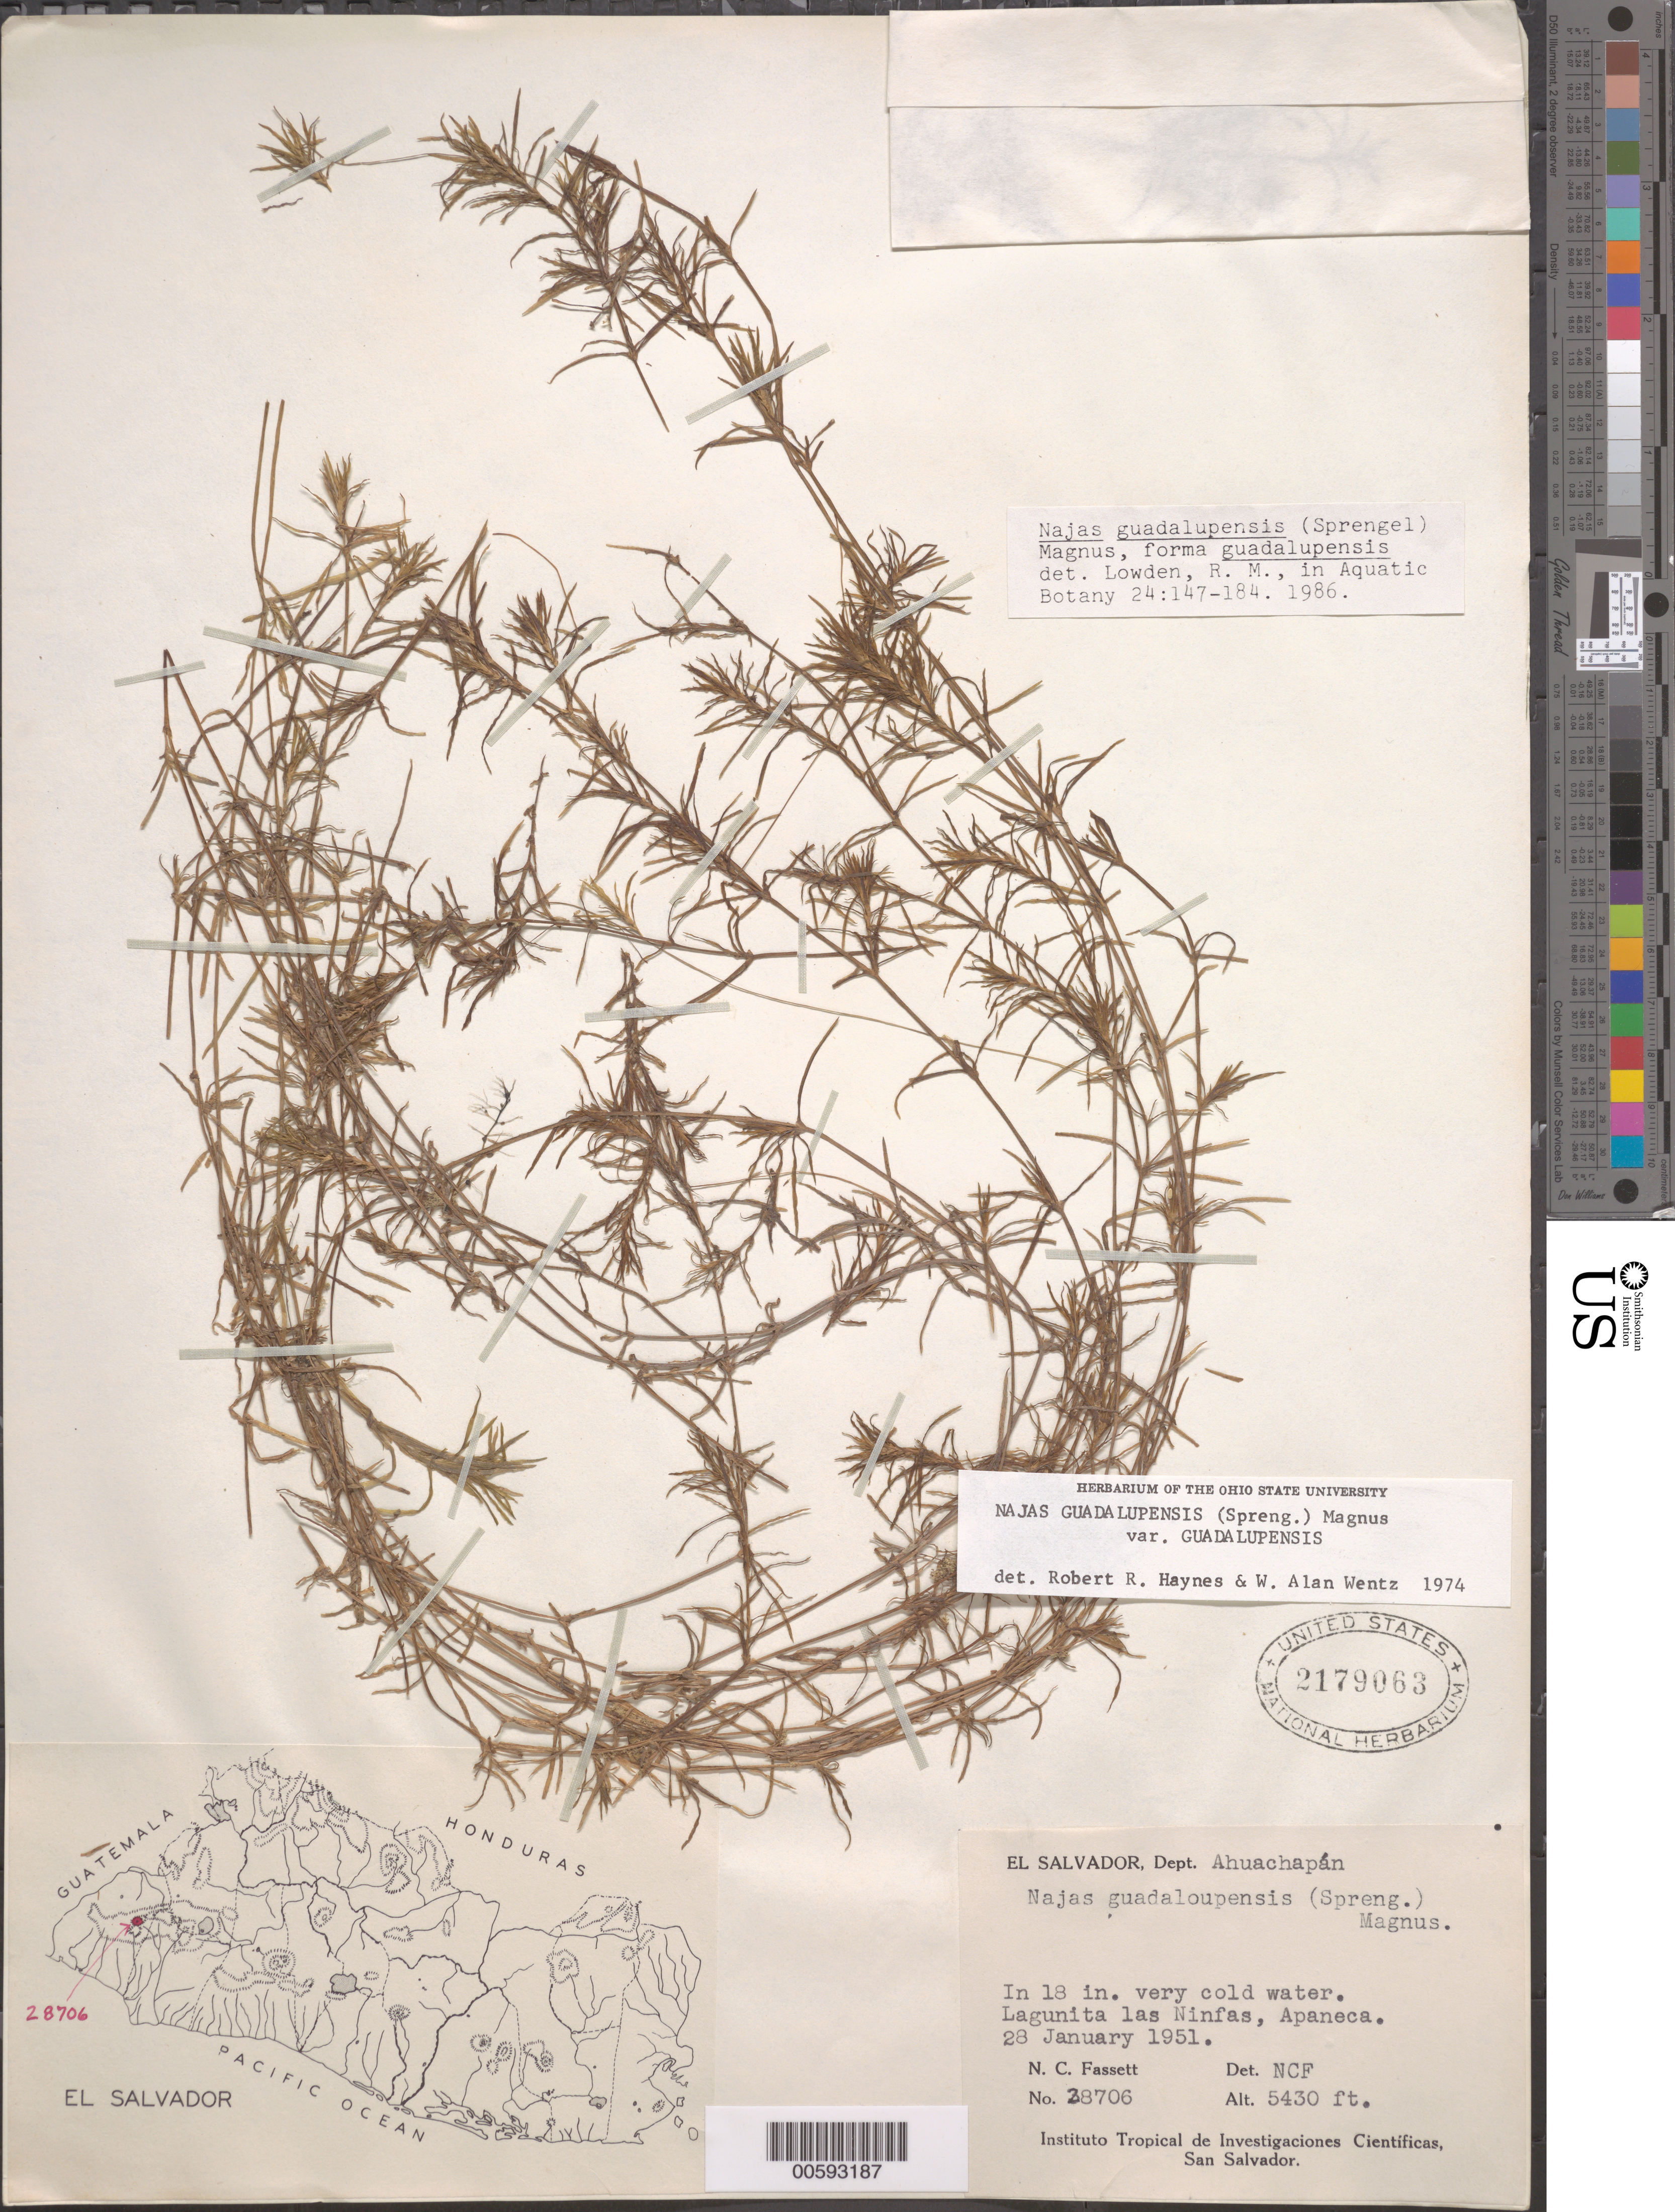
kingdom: Plantae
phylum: Tracheophyta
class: Liliopsida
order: Alismatales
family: Hydrocharitaceae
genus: Najas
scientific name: Najas guadalupensis var. guadalupensis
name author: (Spreng.) Magnus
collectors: N. C. Fassett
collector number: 28706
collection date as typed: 28 Jan 1951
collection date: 1951-01-28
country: El Salvador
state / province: Ahuachapán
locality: Laguinita las Ninfas, Apaneca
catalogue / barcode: US 2179063